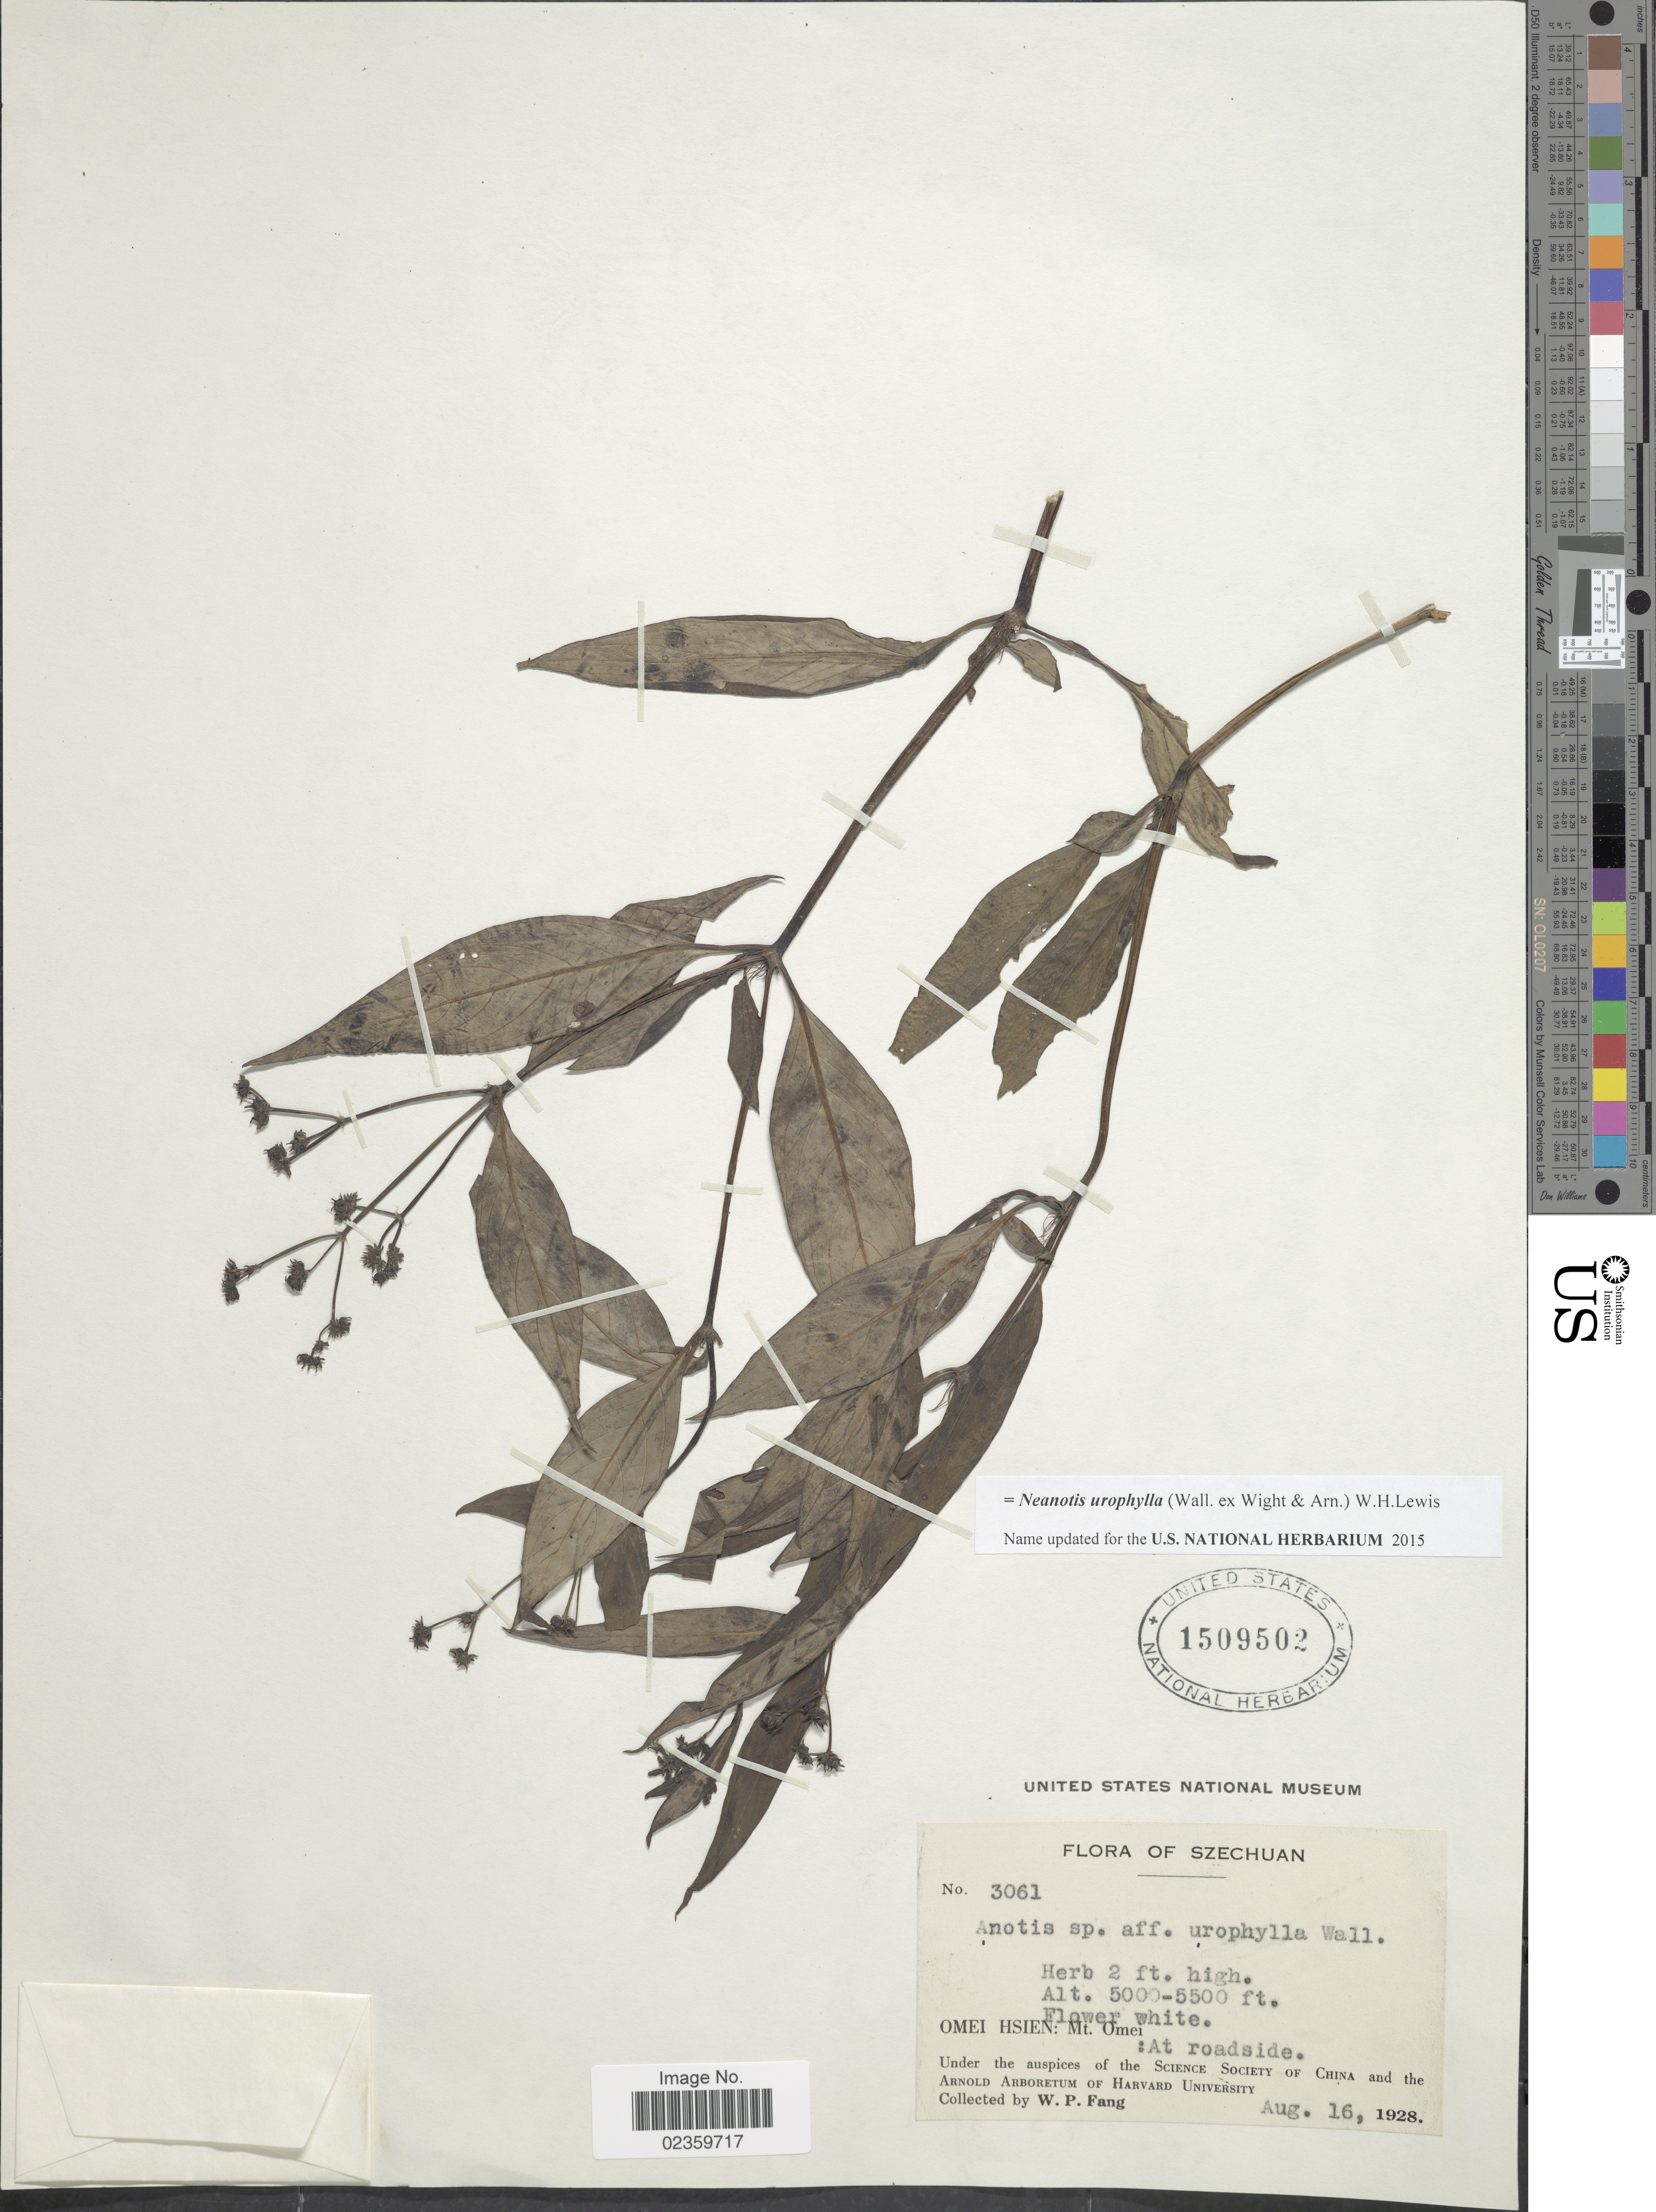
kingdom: Plantae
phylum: Tracheophyta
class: Magnoliopsida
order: Gentianales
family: Rubiaceae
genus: Neanotis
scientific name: Neanotis urophylla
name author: (Wall. ex Wight & Arn.) W.H. Lewis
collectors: W. P. Fang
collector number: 3061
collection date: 1928-08-16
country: China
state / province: Sichuan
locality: Szechuan: Omei Hsien: Mt. Omei: At roadside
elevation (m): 1524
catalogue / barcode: US 1509502